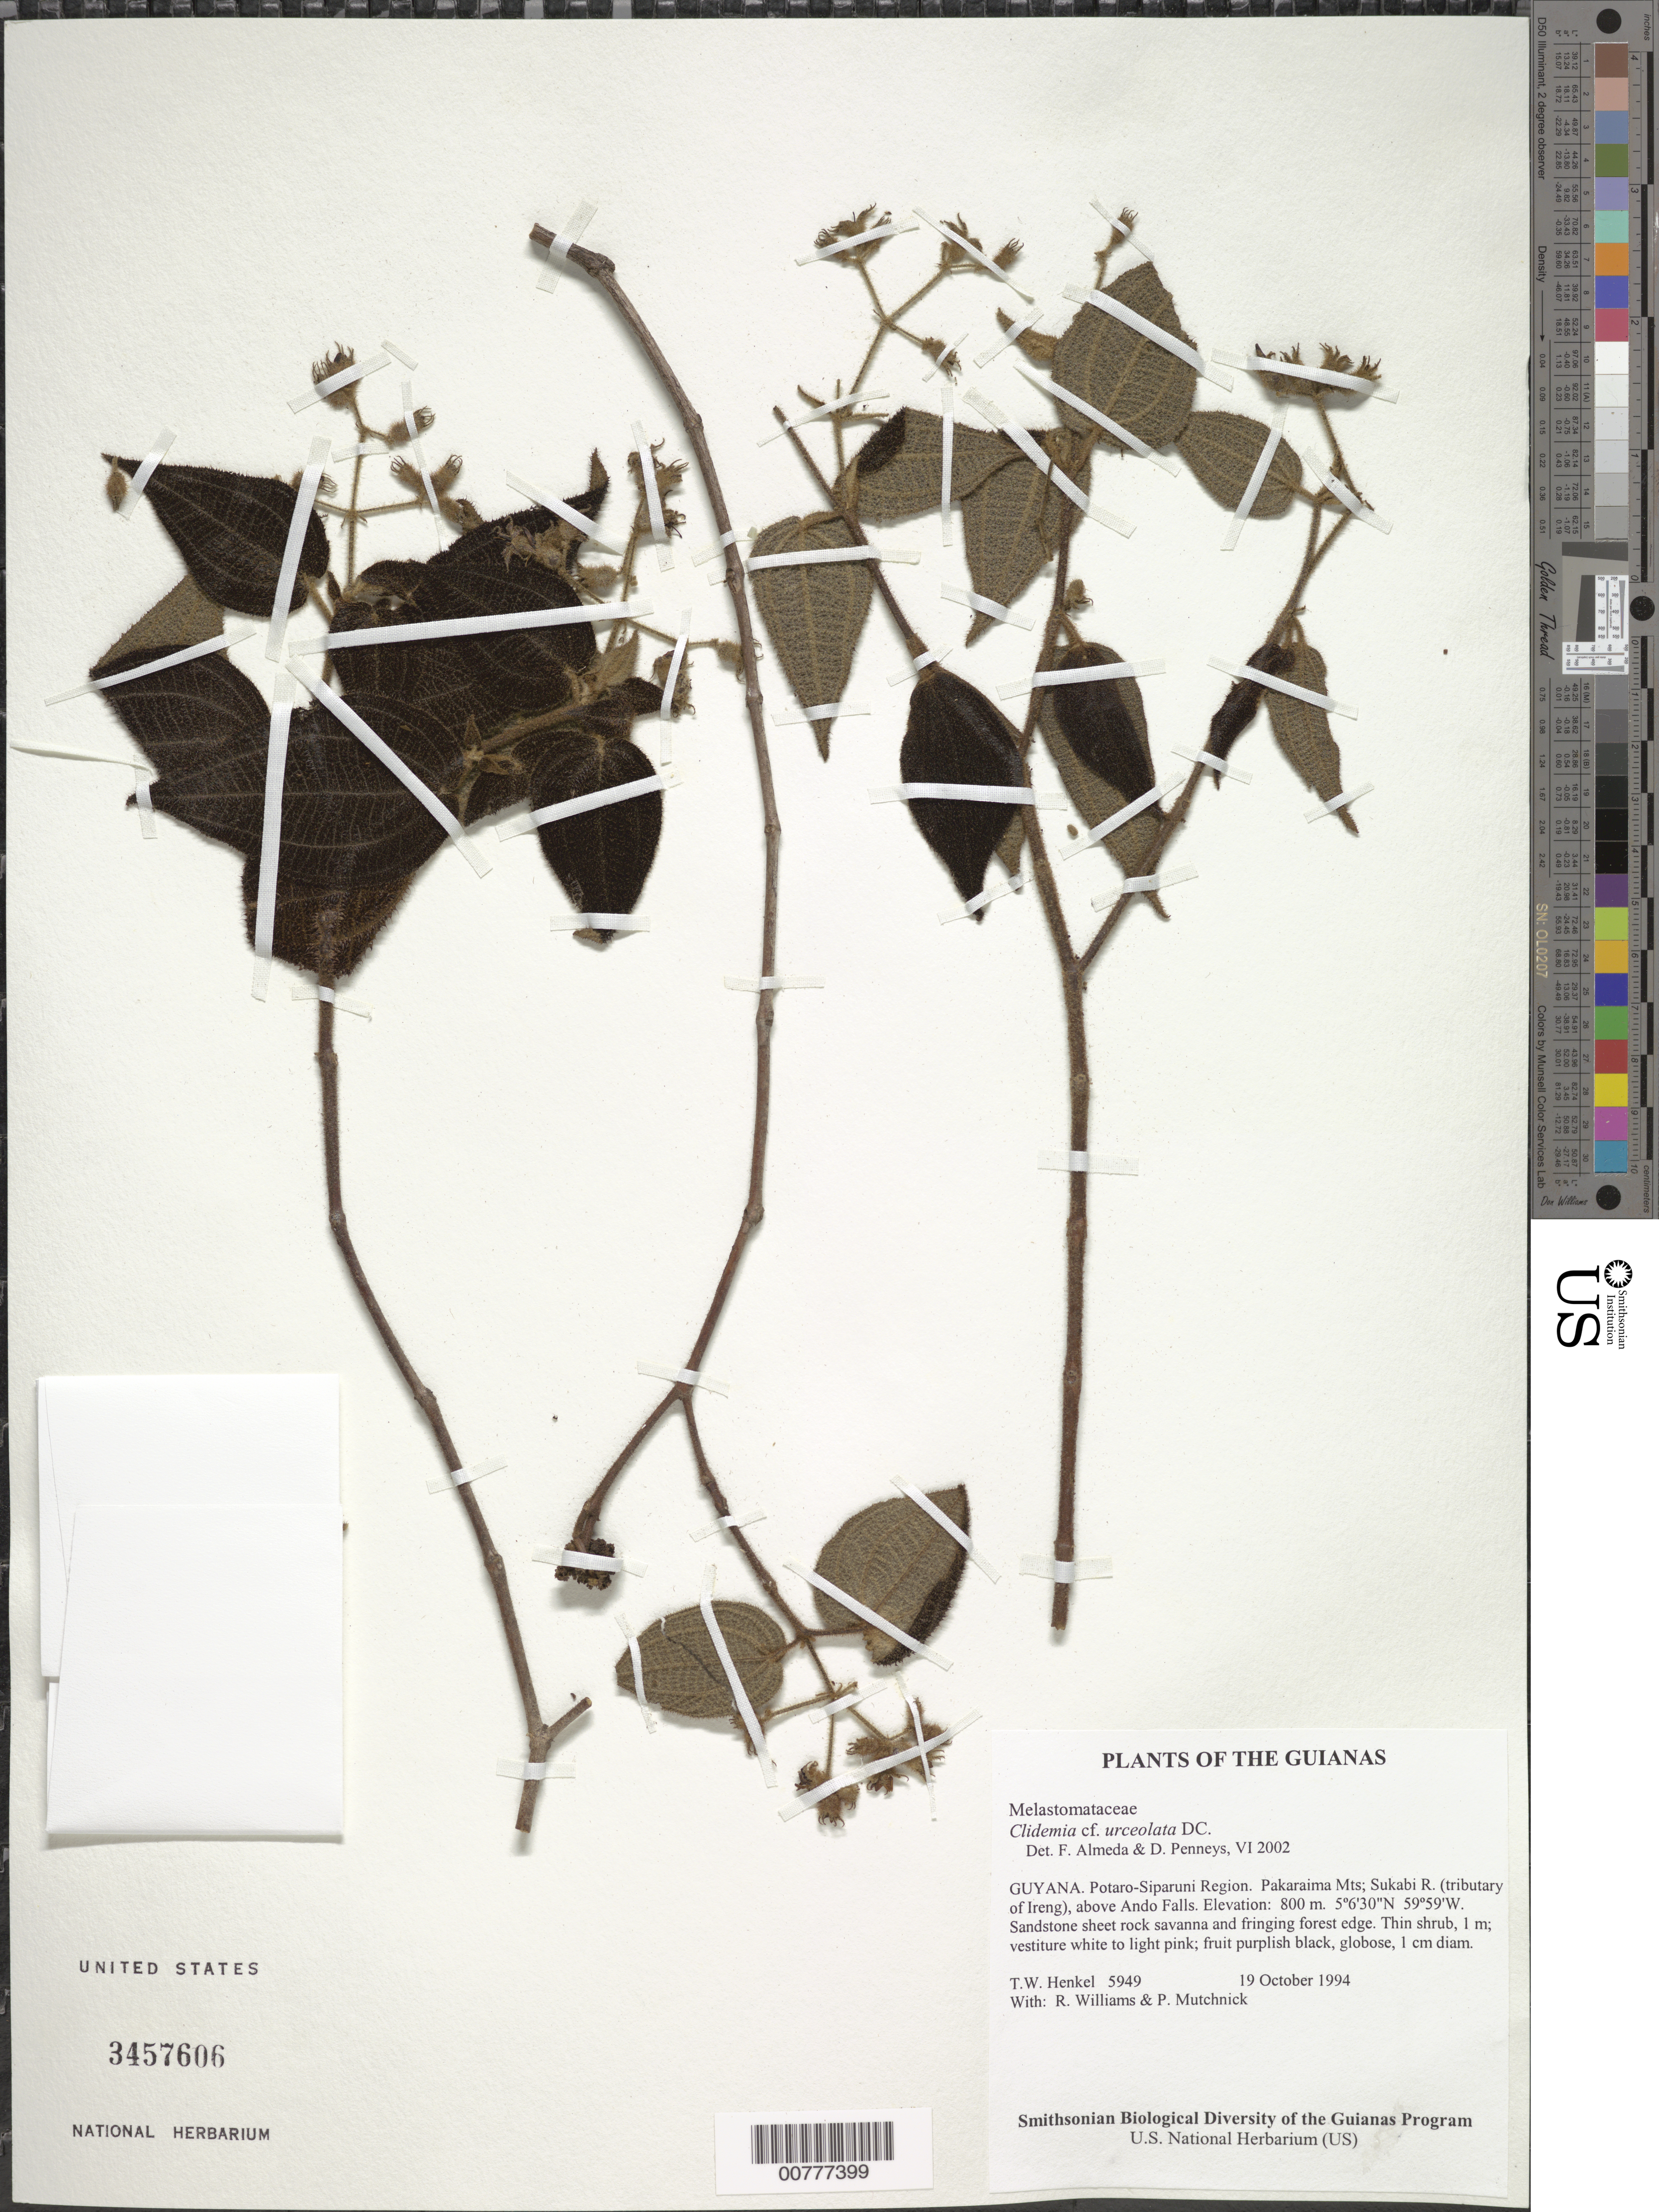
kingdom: Plantae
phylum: Tracheophyta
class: Magnoliopsida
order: Myrtales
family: Melastomataceae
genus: Miconia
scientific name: Miconia strigillosa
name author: (Sw.) Judd & Ionta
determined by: Ferreira-Alves, R.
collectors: T. Henkel, R. Williams & P. Mutchnick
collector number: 5949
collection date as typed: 19 October 1994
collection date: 1994-10-19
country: Guyana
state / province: Potaro-Siparuni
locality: Pakaraima Mts; Sukabi R. (tributary of Ireng), above Ando Falls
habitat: Sandstone sheet rock savanna and fringing forest edge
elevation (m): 800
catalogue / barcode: US 3457606